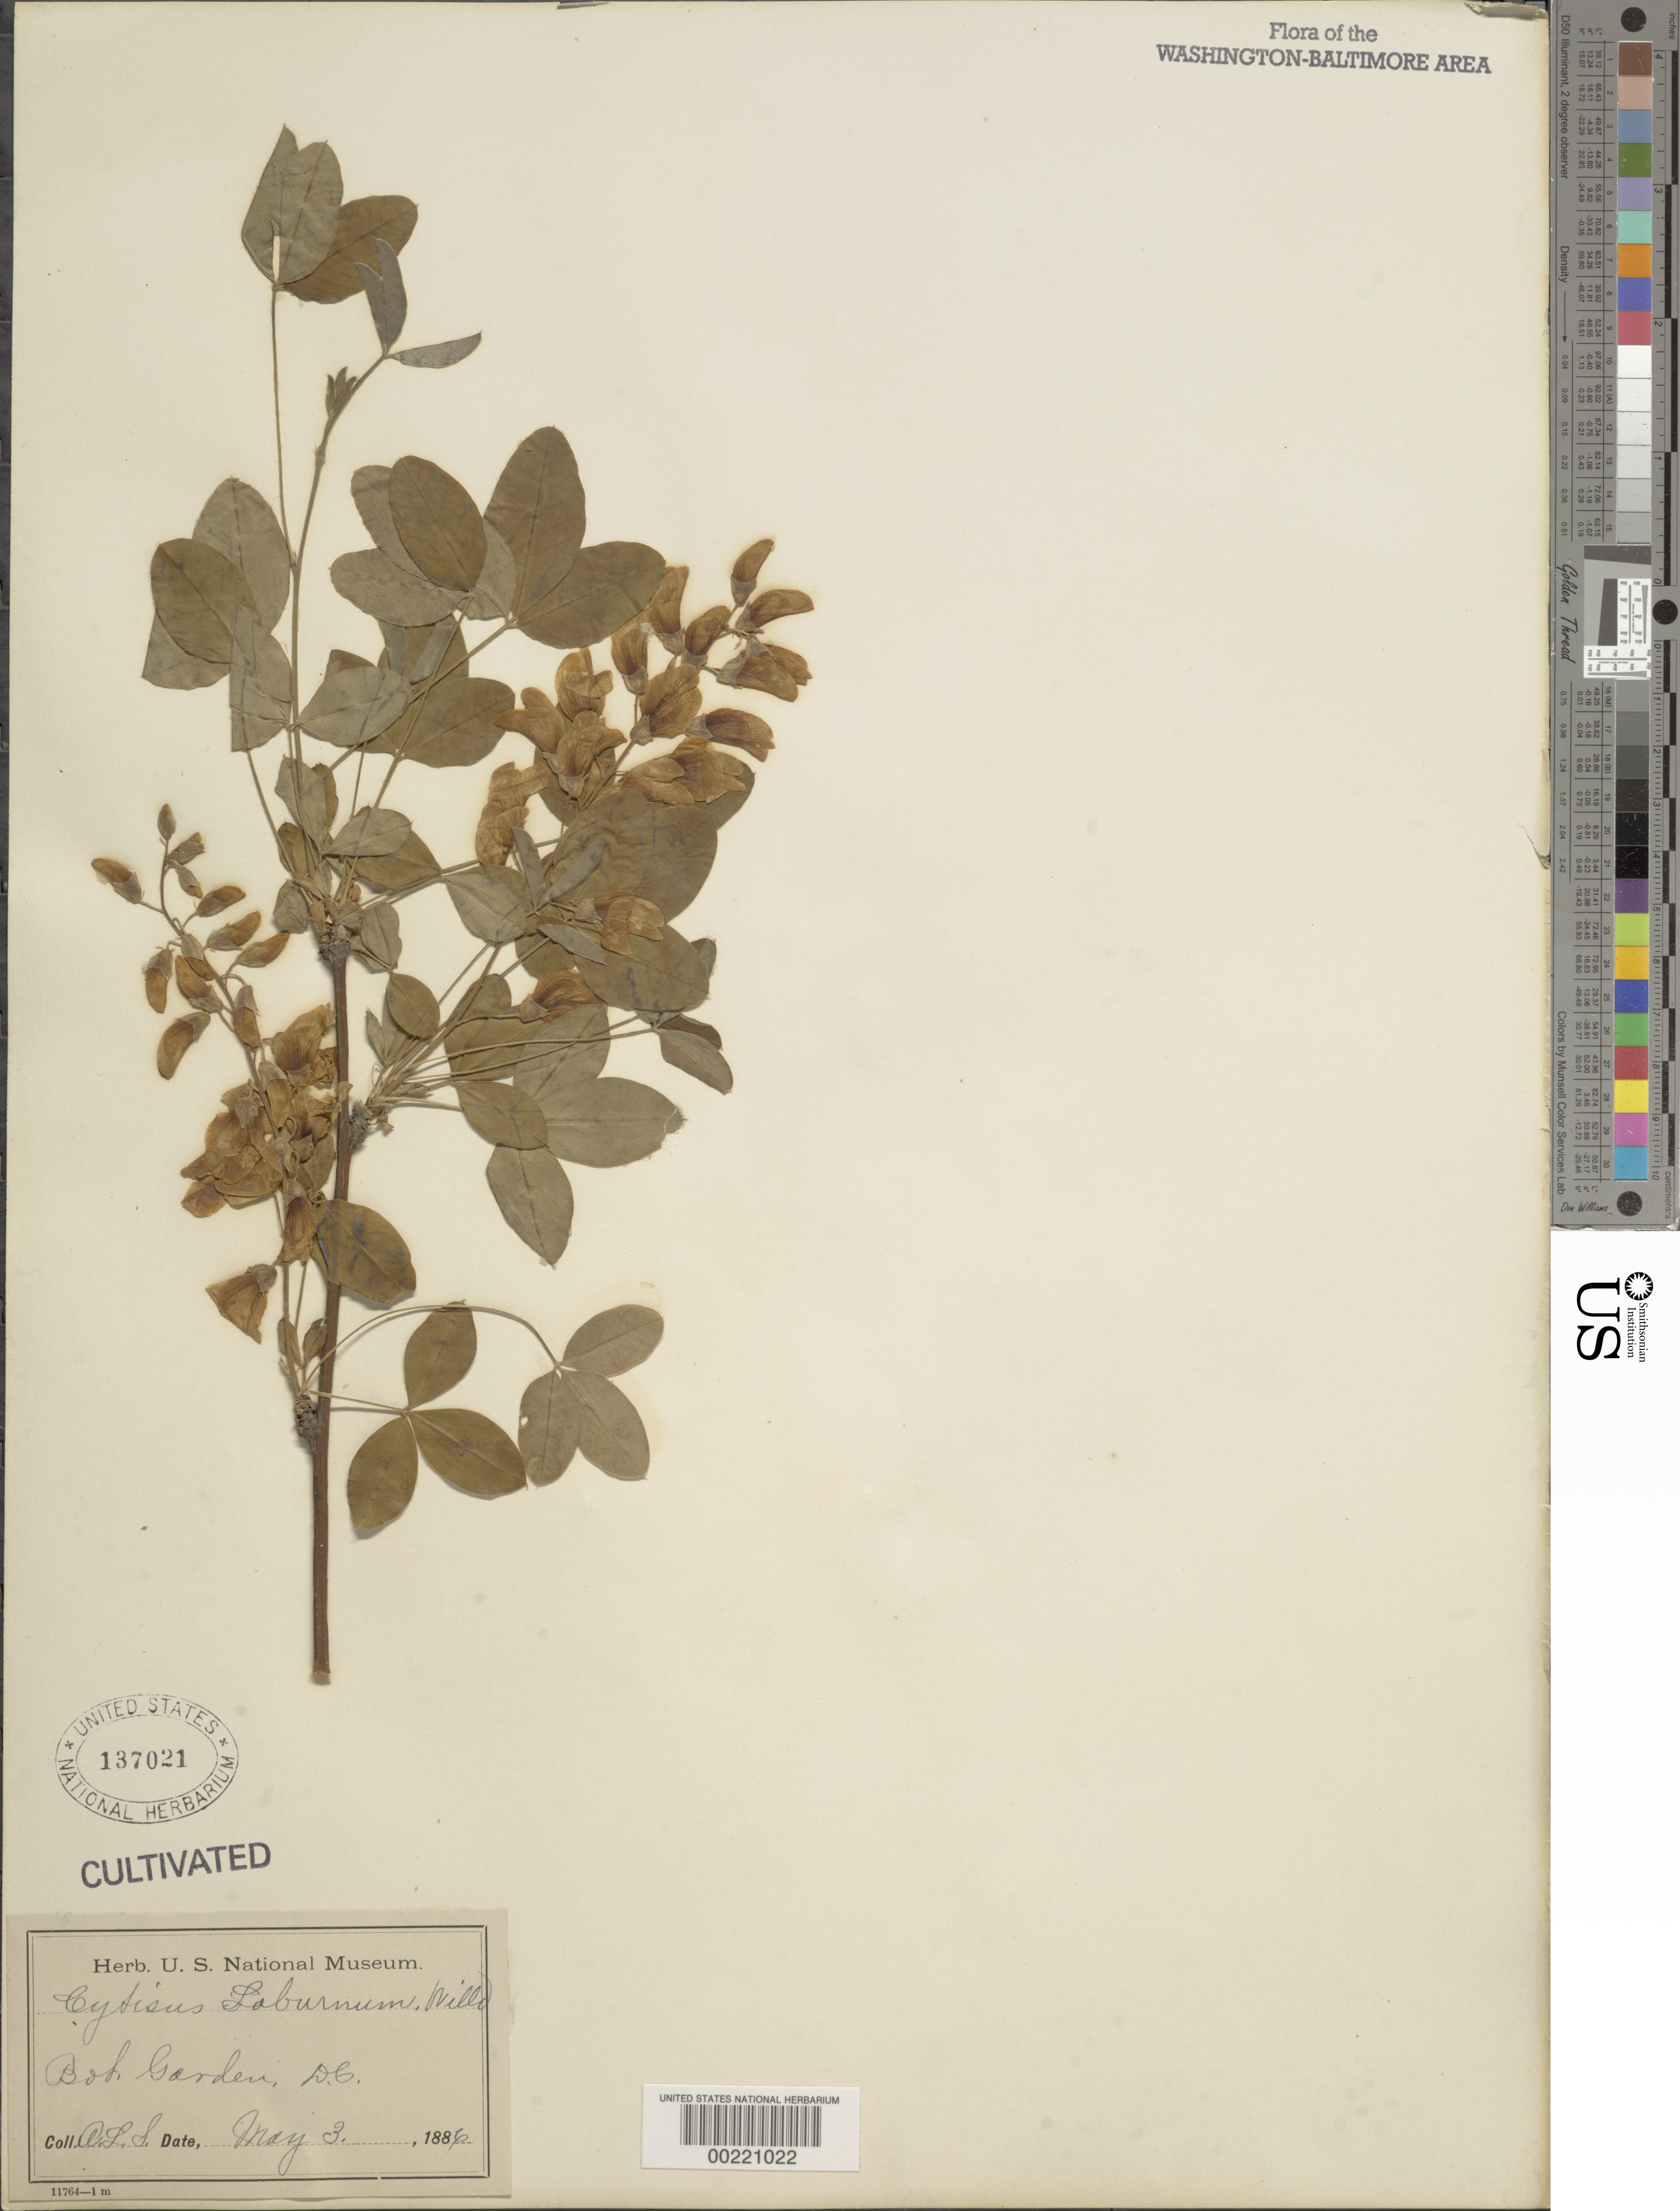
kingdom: Plantae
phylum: Tracheophyta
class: Magnoliopsida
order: Fabales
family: Fabaceae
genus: Laburnum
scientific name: Laburnum anagyroides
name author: Medik.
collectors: A. L. Schott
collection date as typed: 03 May 1886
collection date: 1886-05-03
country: United States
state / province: District of Columbia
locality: Botanical Gardens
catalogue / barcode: US 137021